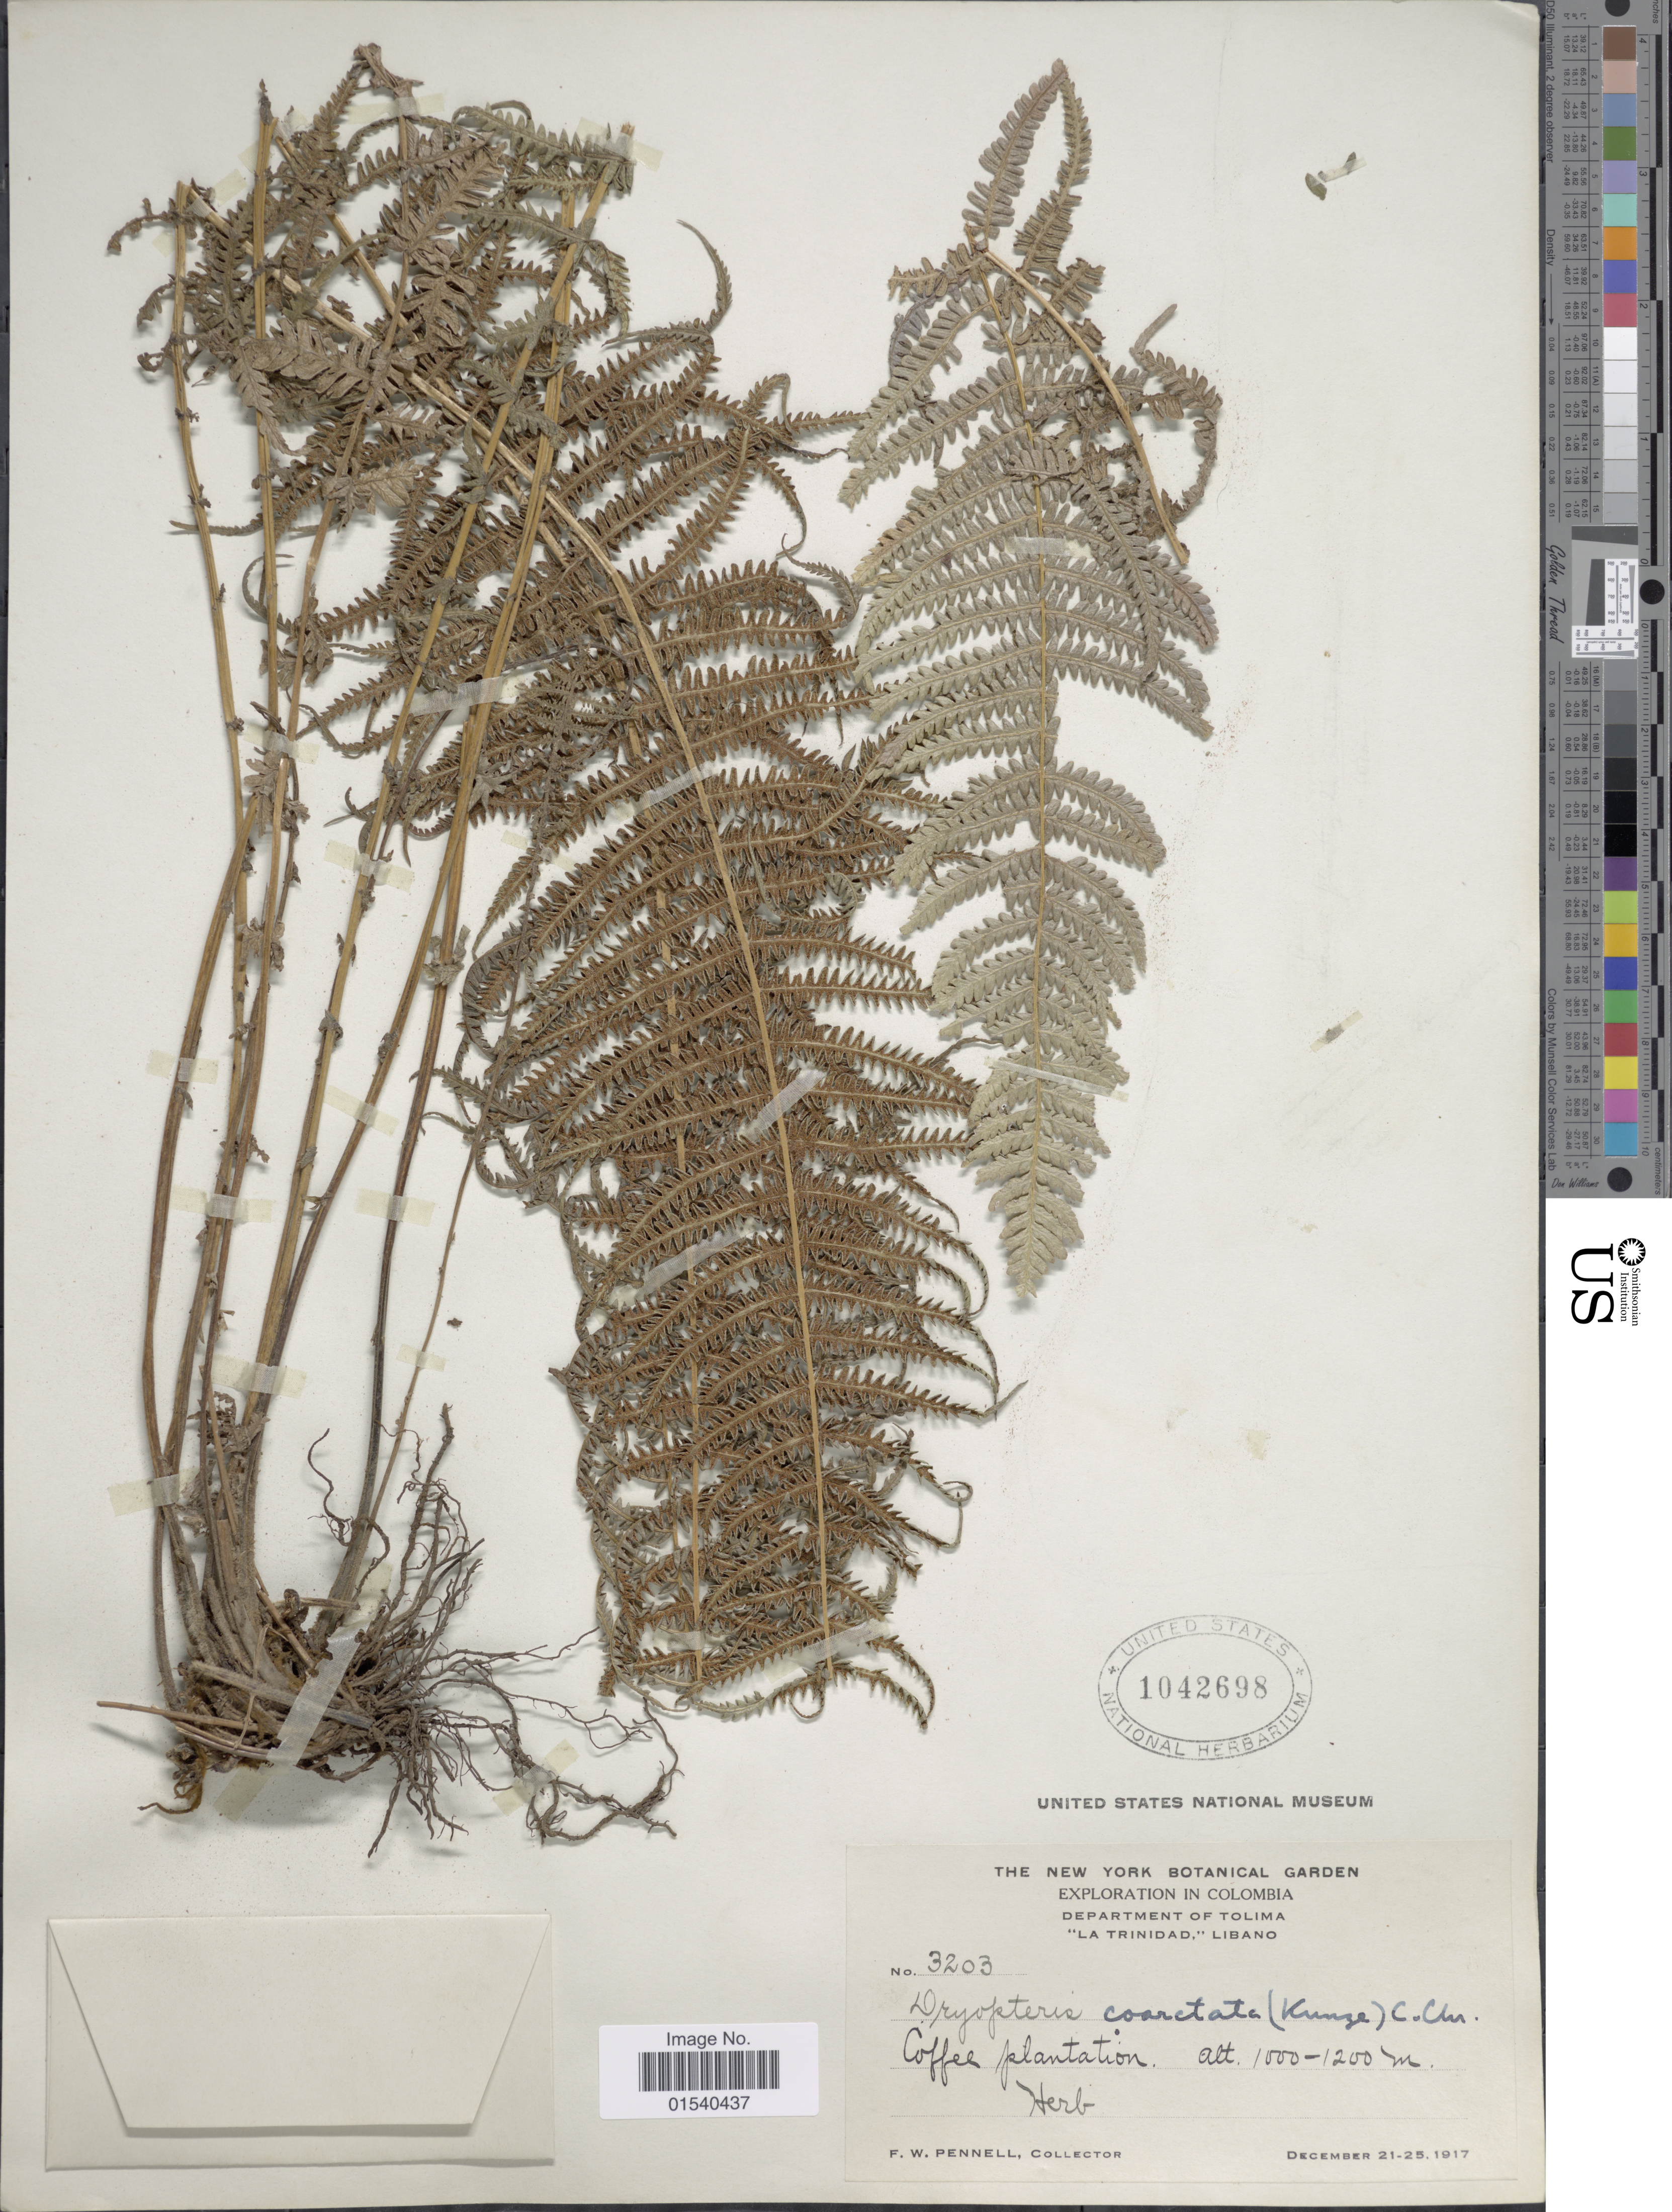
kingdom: Plantae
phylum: Tracheophyta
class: Polypodiopsida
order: Polypodiales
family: Thelypteridaceae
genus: Amauropelta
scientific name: Amauropelta opposita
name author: (Vahl) Pic. Serm.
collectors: F. W. Pennell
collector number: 3203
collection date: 1917-12-21/1917-12-25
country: Colombia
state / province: Tolima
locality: Department of Tolima, 'La Trinidad', Libano, Coffe plantation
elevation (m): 100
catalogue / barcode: US 1042698